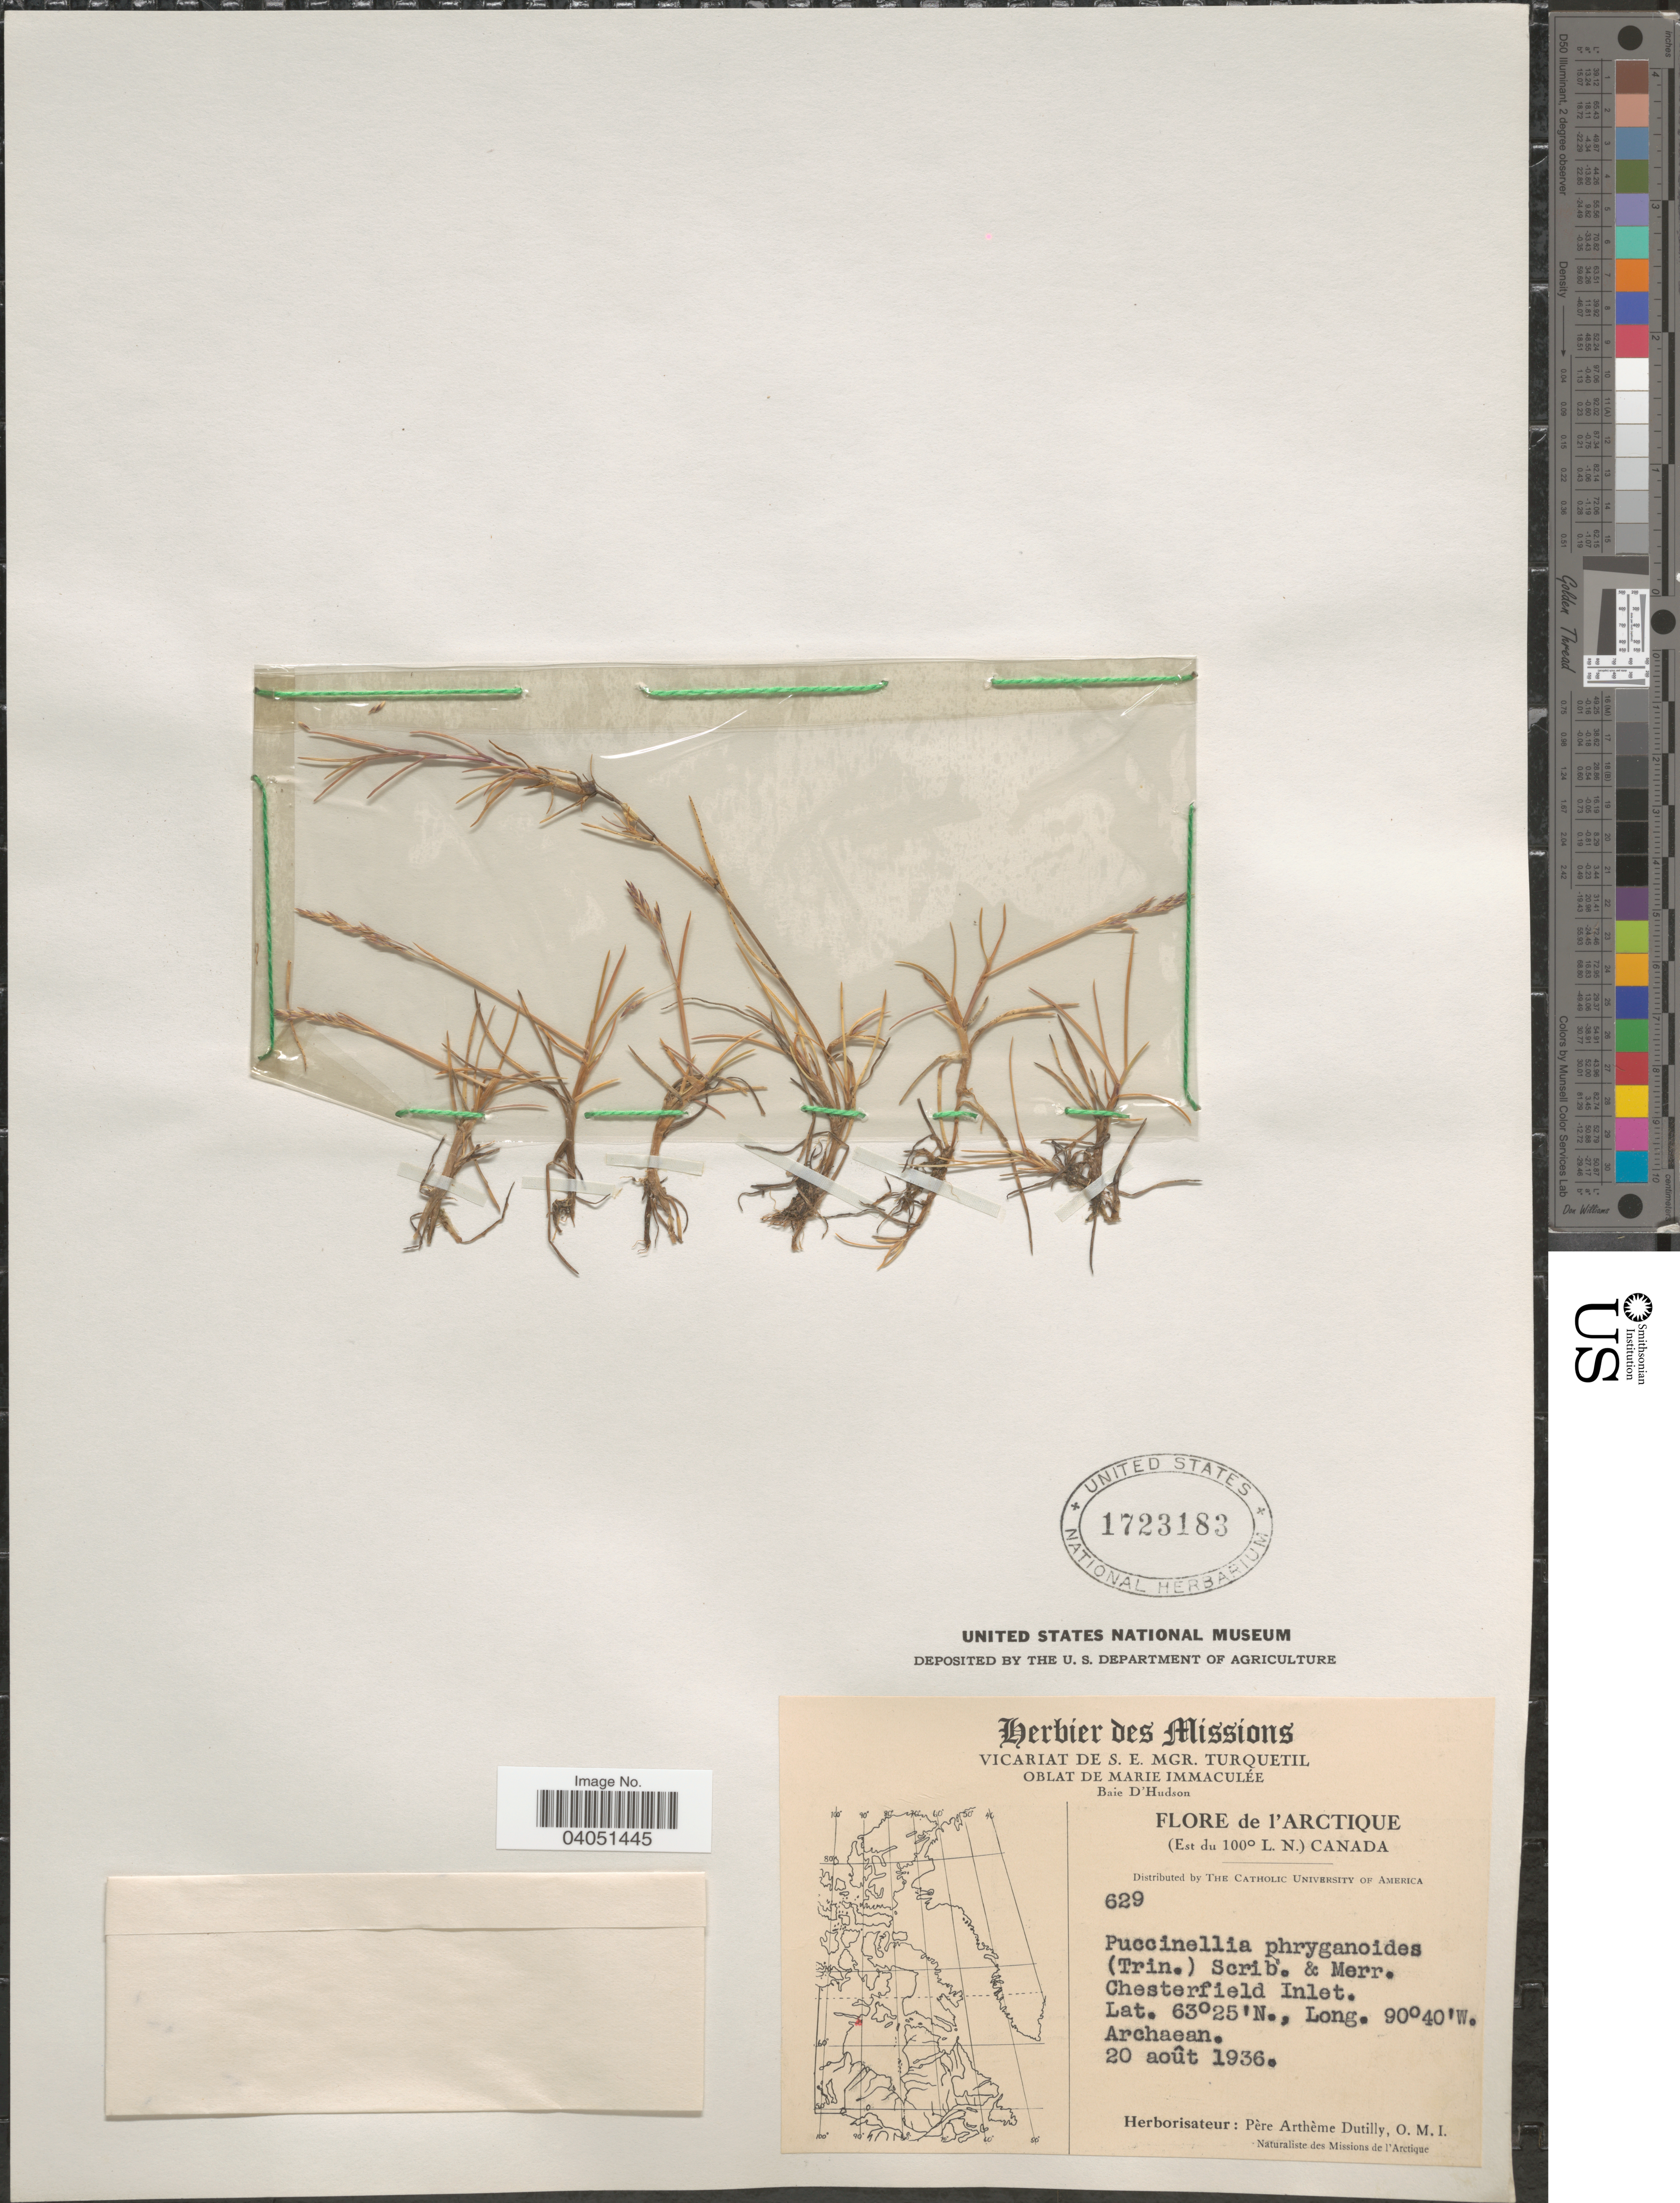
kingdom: Plantae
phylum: Tracheophyta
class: Liliopsida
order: Poales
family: Poaceae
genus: Puccinellia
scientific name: Puccinellia phryganodes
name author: (Trin.) Scribn. & Merr.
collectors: P. Dutilly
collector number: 629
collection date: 1936-08-20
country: Canada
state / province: Northwest Territories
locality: L'Arctique (Est du 100° L.N.). Chesterfield Inlet.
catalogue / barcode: US 1723183